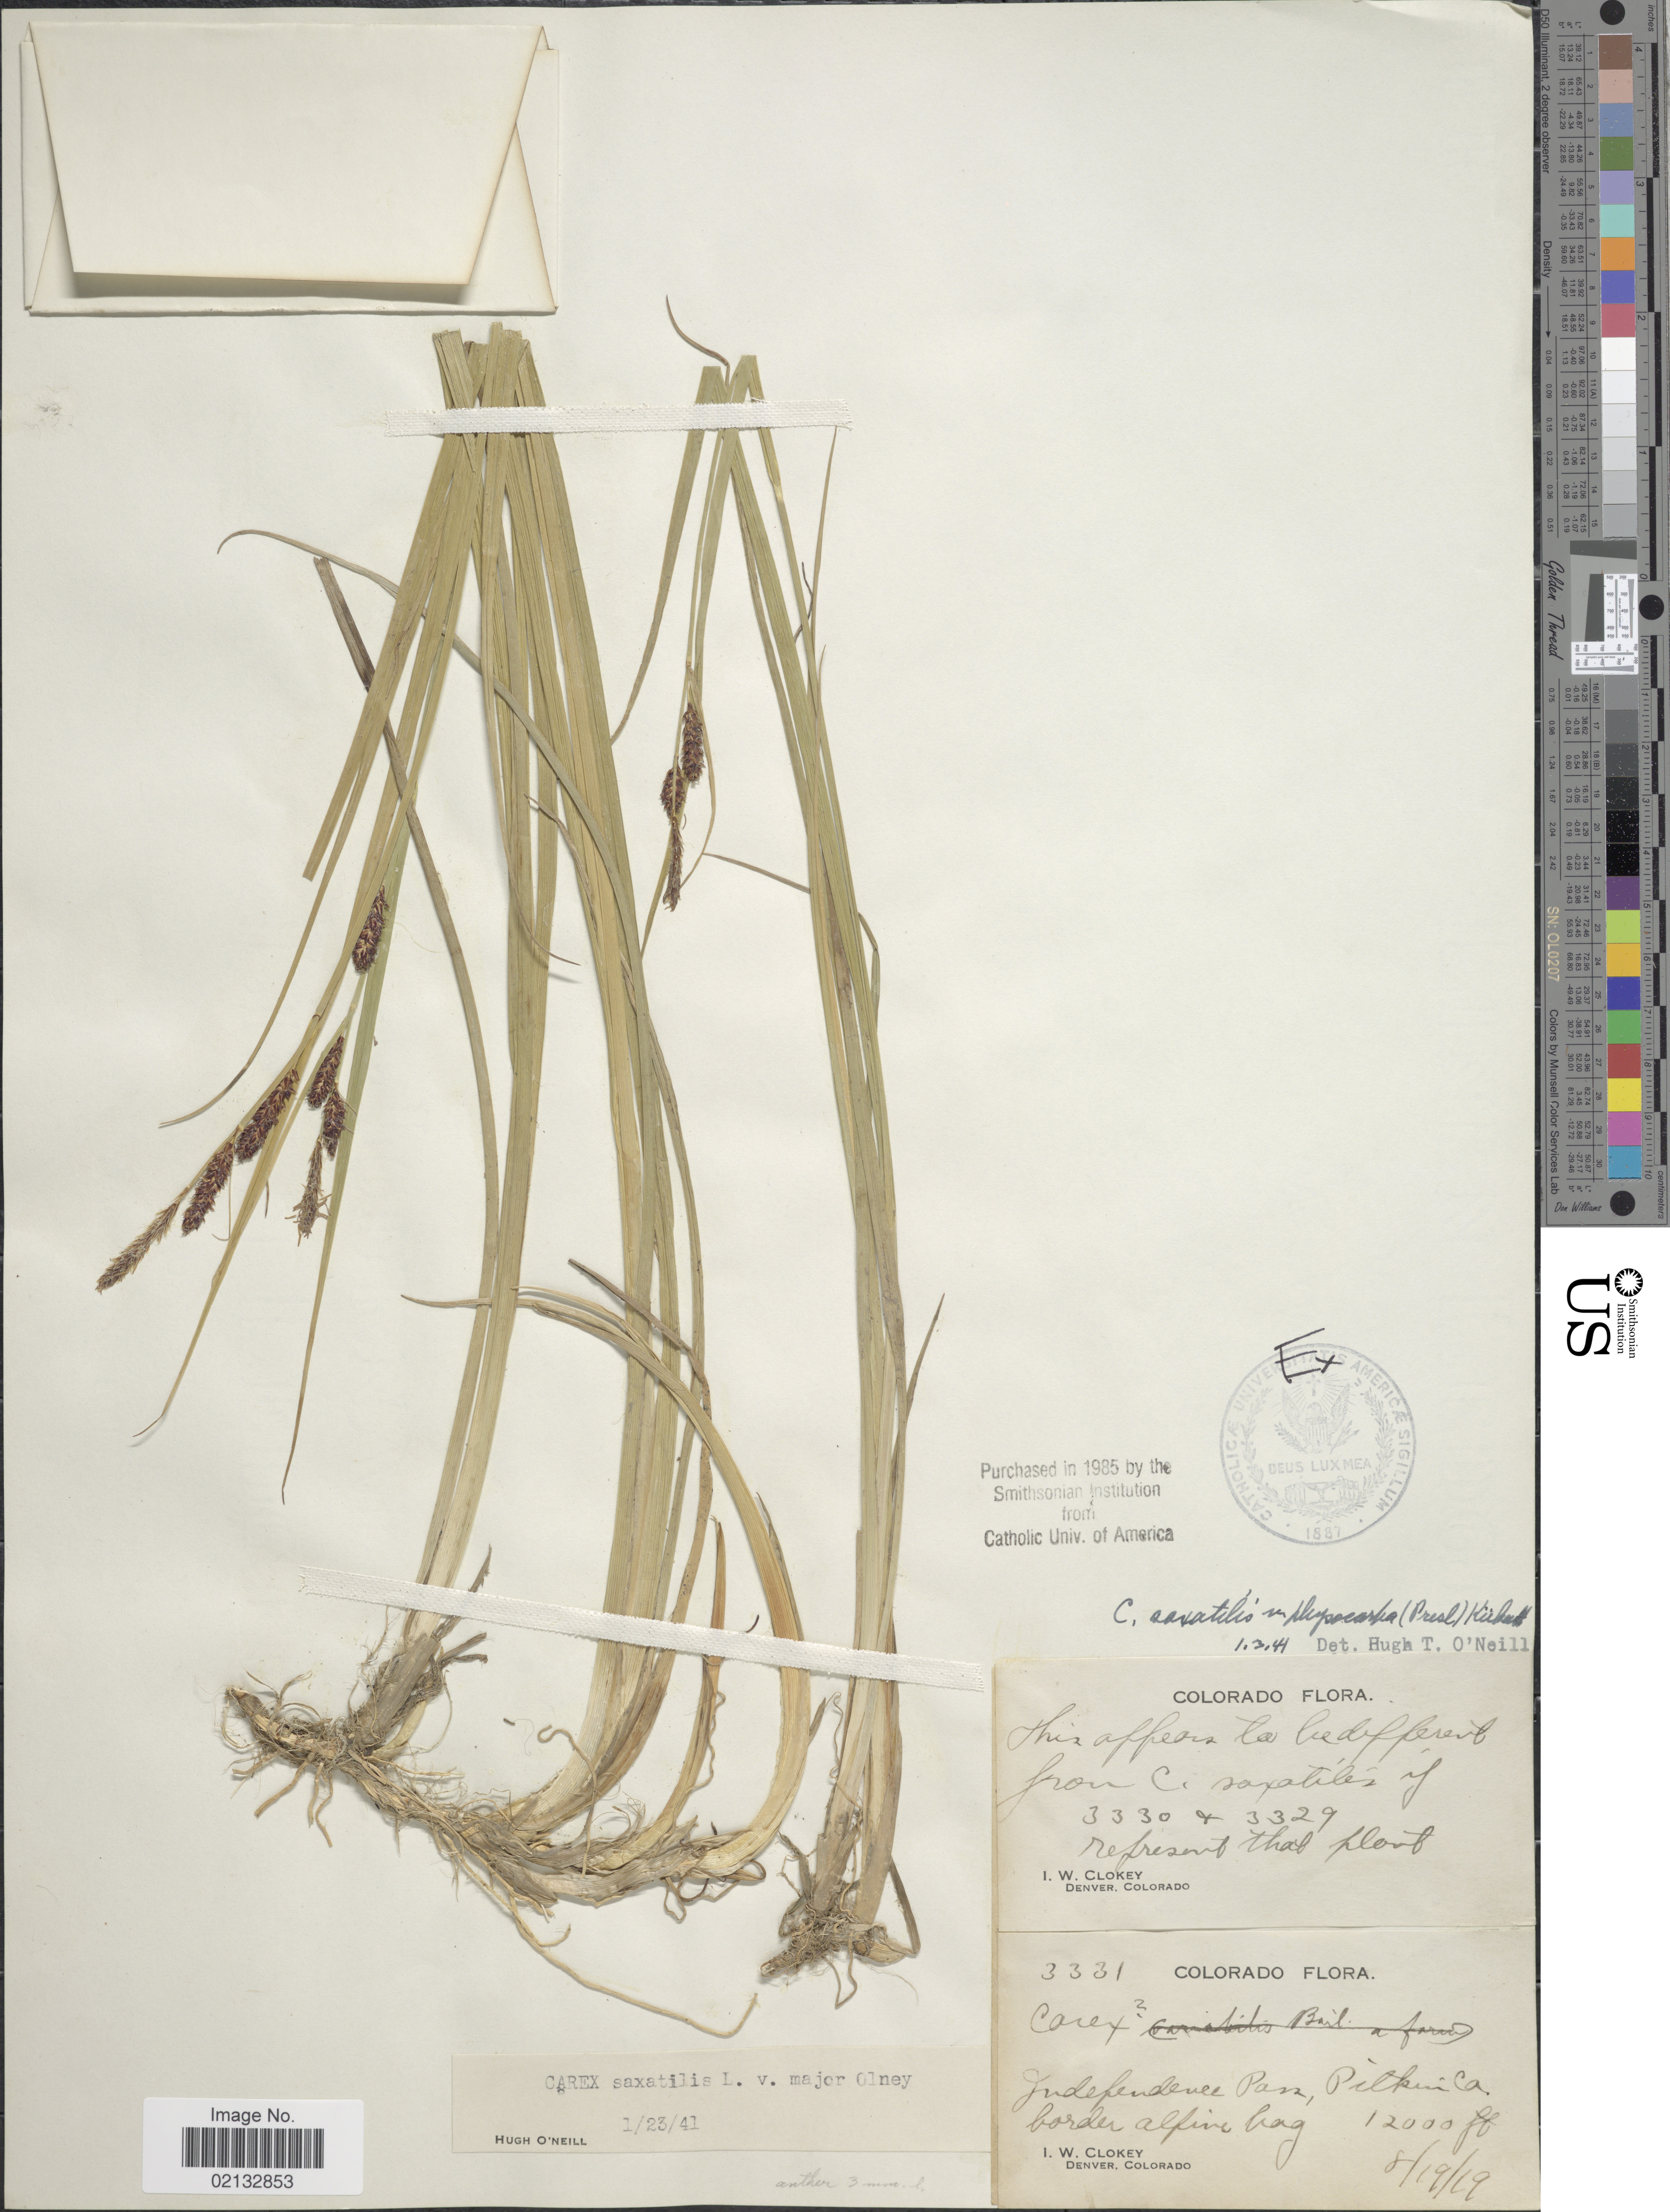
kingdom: Plantae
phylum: Tracheophyta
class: Liliopsida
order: Poales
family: Cyperaceae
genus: Carex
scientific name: Carex saxatilis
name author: L.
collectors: I. W. Clokey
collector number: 3331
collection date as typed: Transcribed d/m/y: 19/8/19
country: United States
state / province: Colorado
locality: Independence Pass, Pilkin Co. border alpine bog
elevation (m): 3658